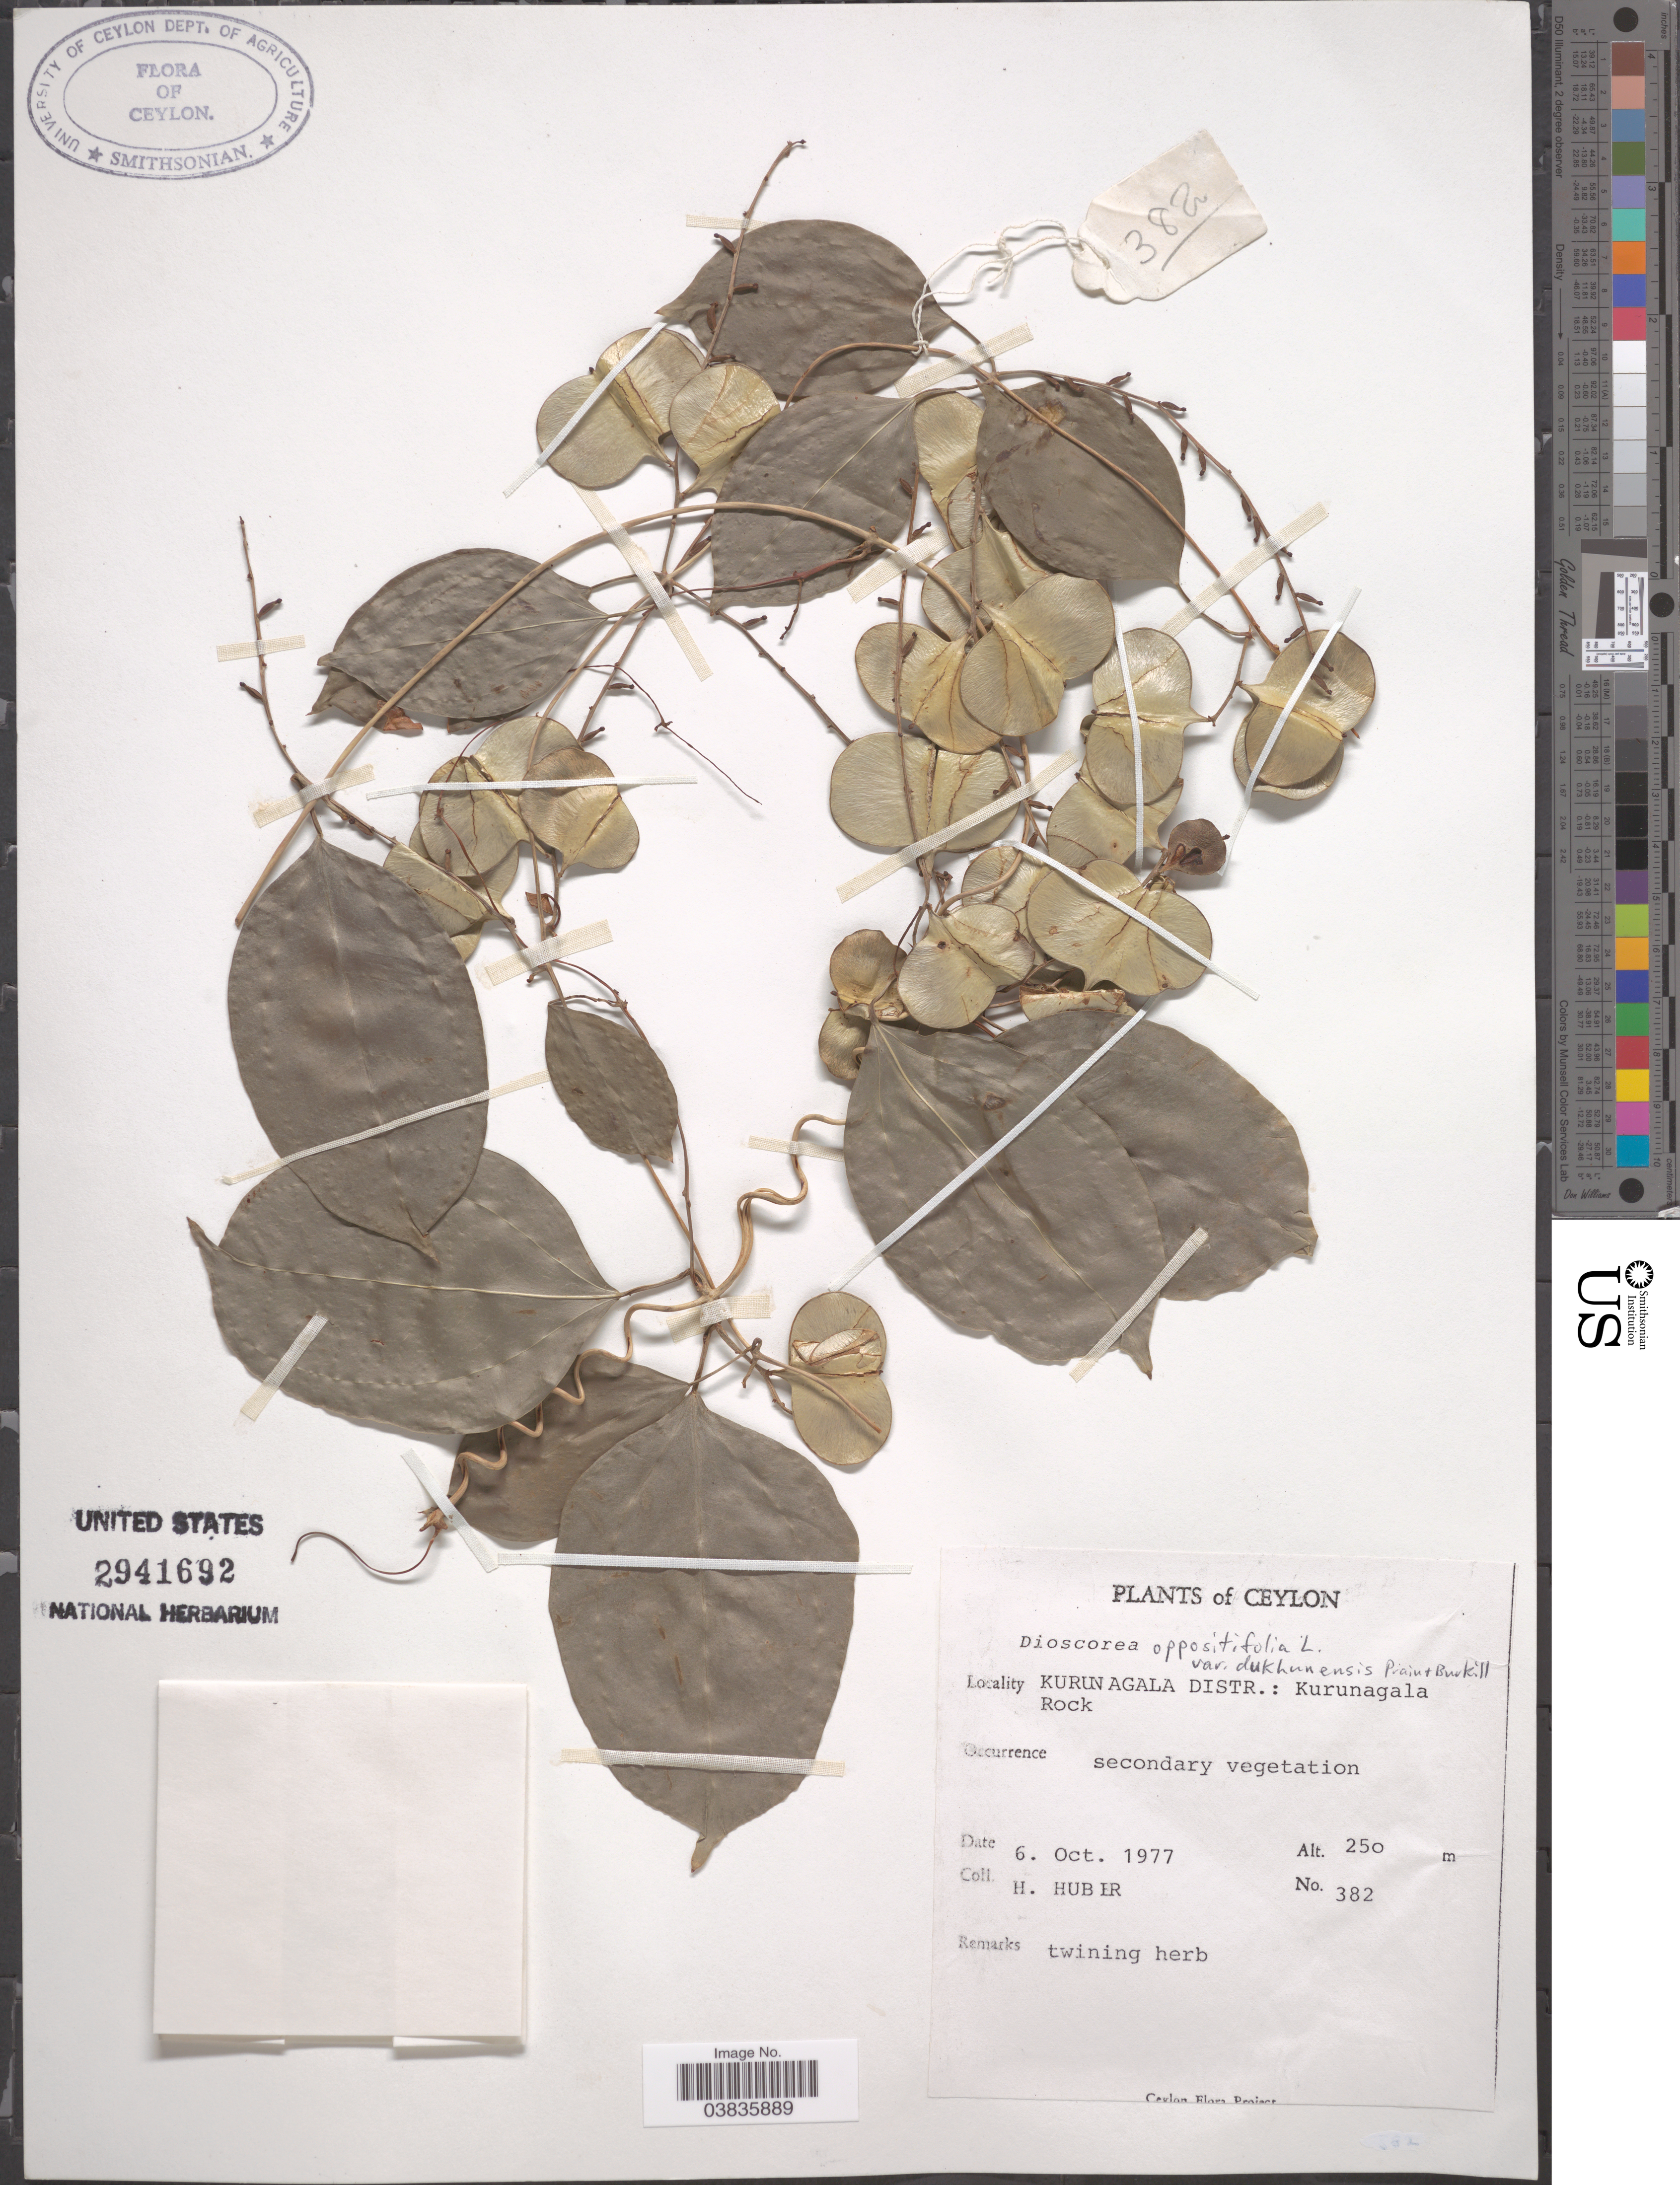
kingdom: Plantae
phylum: Tracheophyta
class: Liliopsida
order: Dioscoreales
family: Dioscoreaceae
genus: Dioscorea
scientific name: Dioscorea oppositifolia var. dukhunensis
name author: Prain & Burkill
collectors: H. Huber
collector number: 382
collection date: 1977-10-06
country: Sri Lanka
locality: Ceylon. Kurunagala Distr.: Kurunagala Rock.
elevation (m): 250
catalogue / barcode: US 2941692